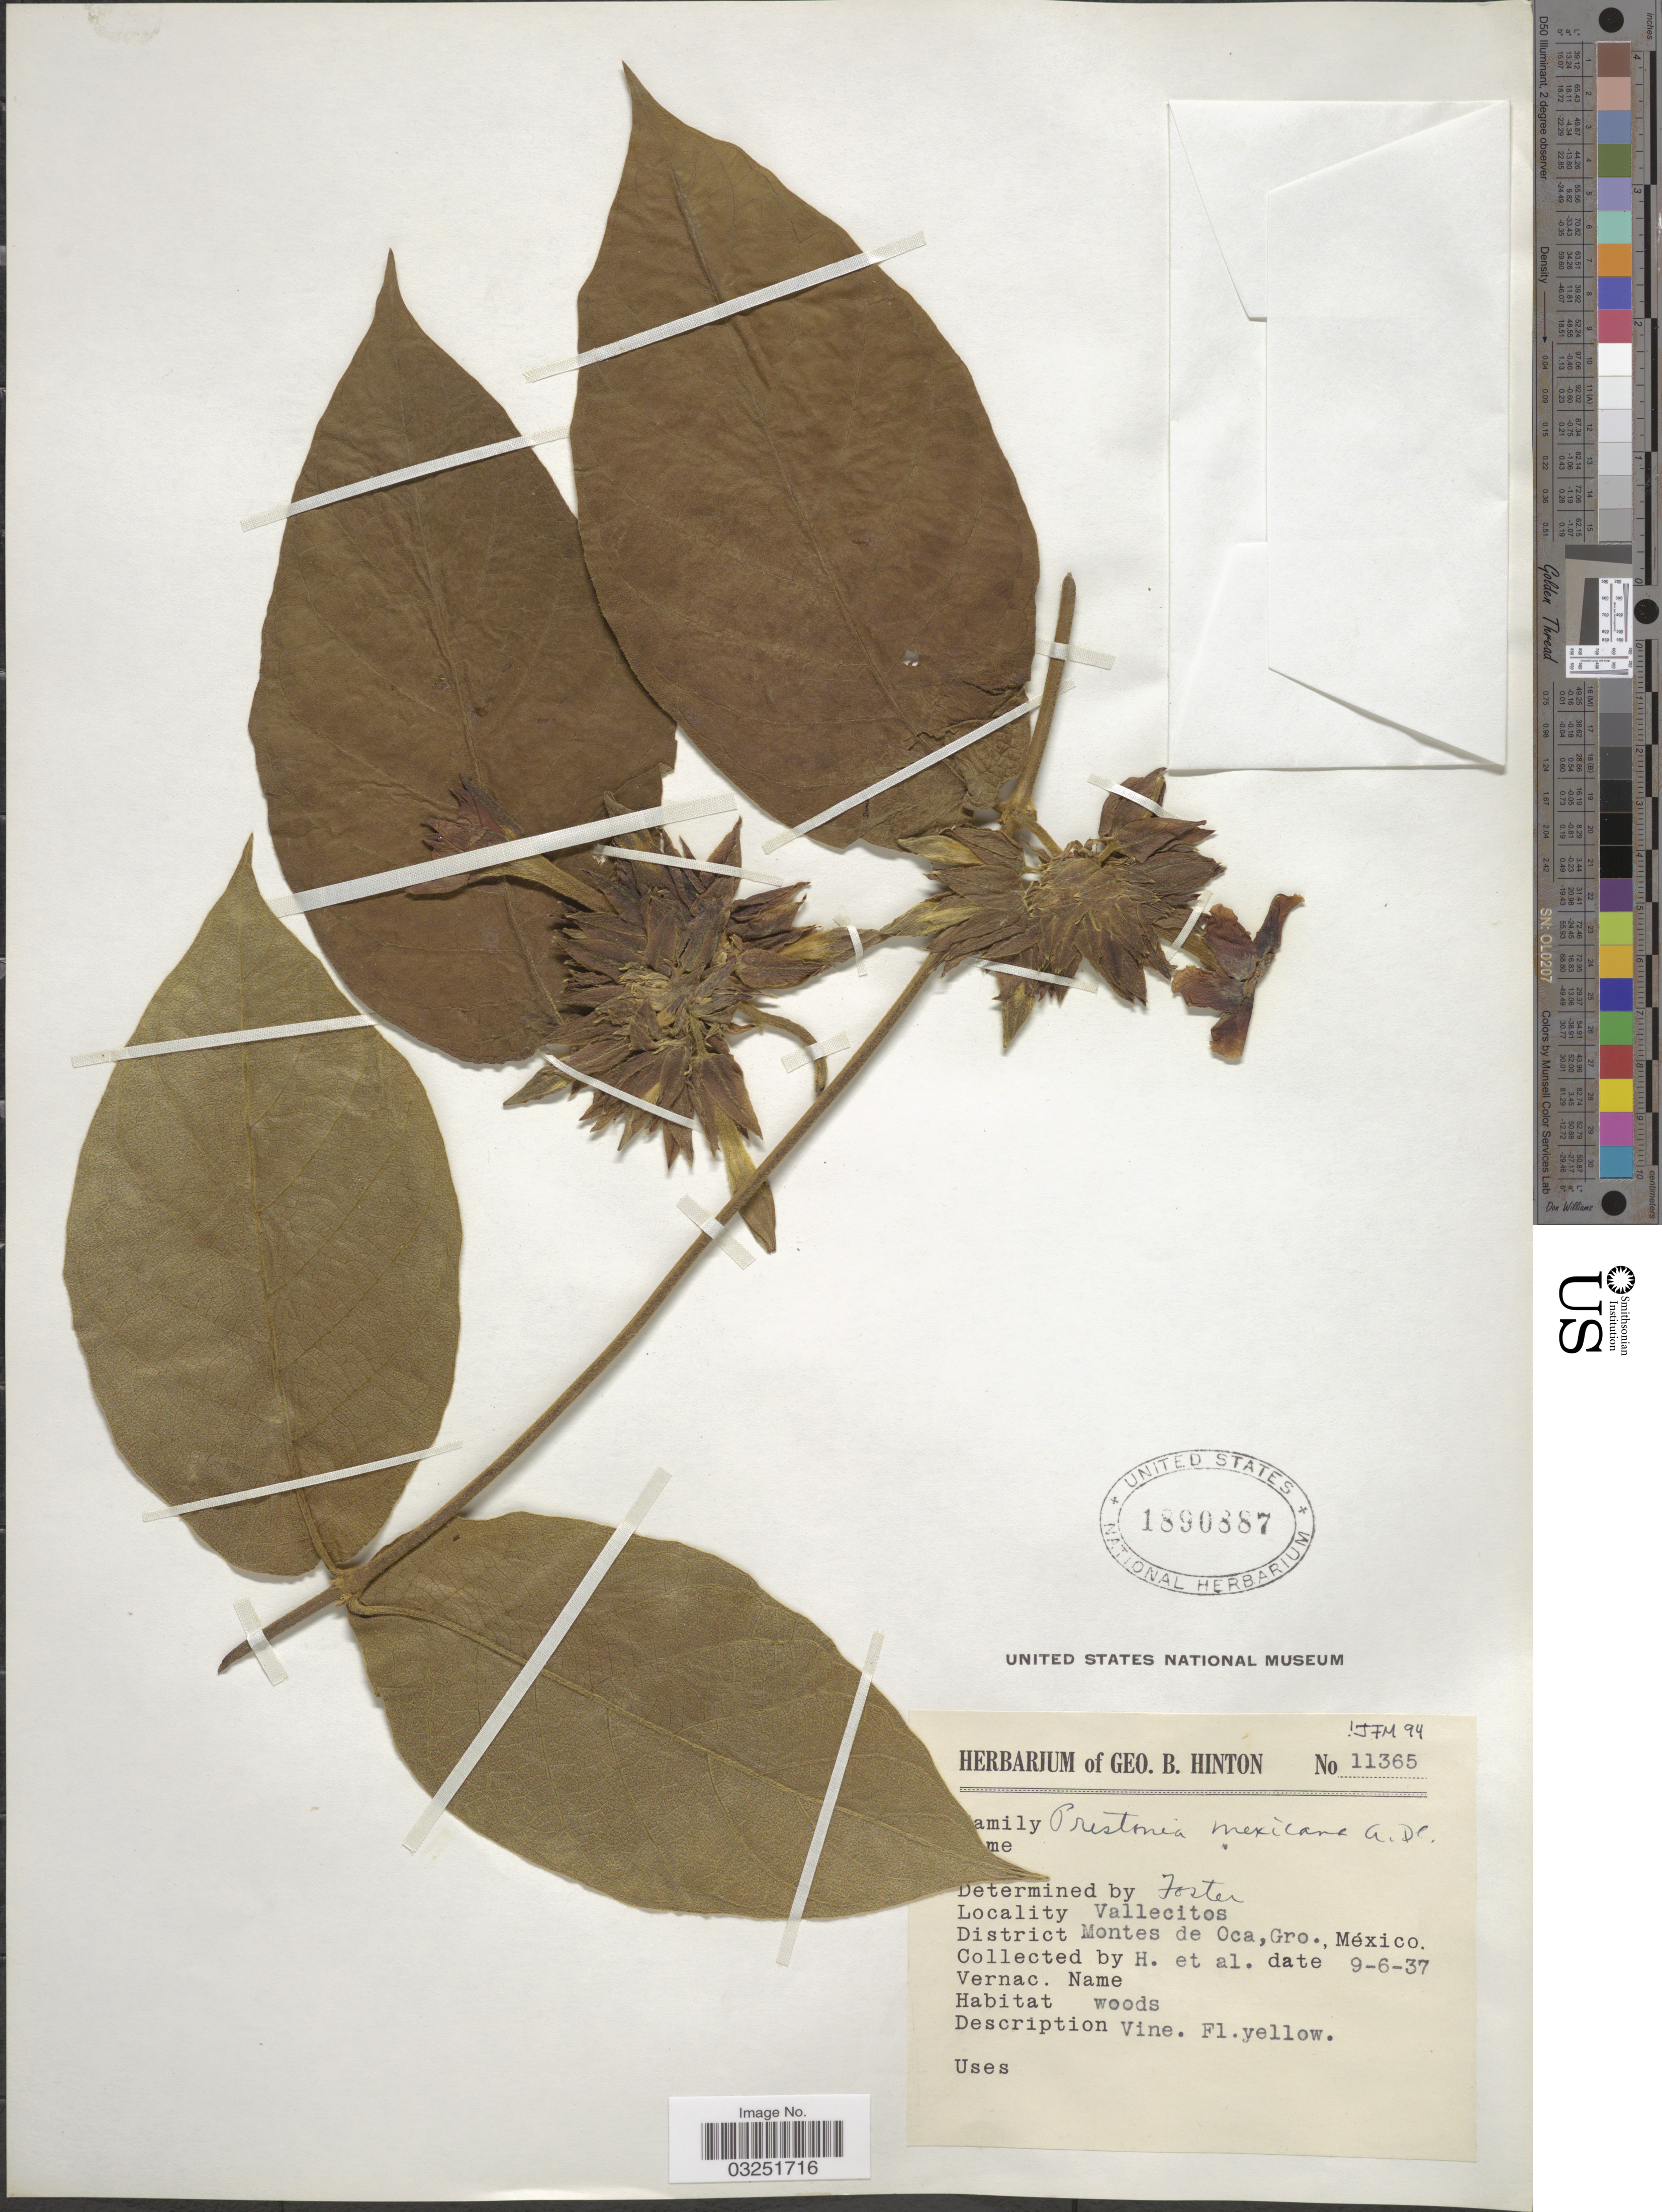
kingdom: Plantae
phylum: Tracheophyta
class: Magnoliopsida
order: Gentianales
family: Apocynaceae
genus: Prestonia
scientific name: Prestonia mexicana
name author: DC.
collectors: G. B. Hinton & et al.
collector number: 11365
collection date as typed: Transcribed d/m/y: 9/6/37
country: Mexico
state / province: Guerrero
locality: Vallecitos, District Montes de Oca, Gro., México.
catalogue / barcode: US 1890887